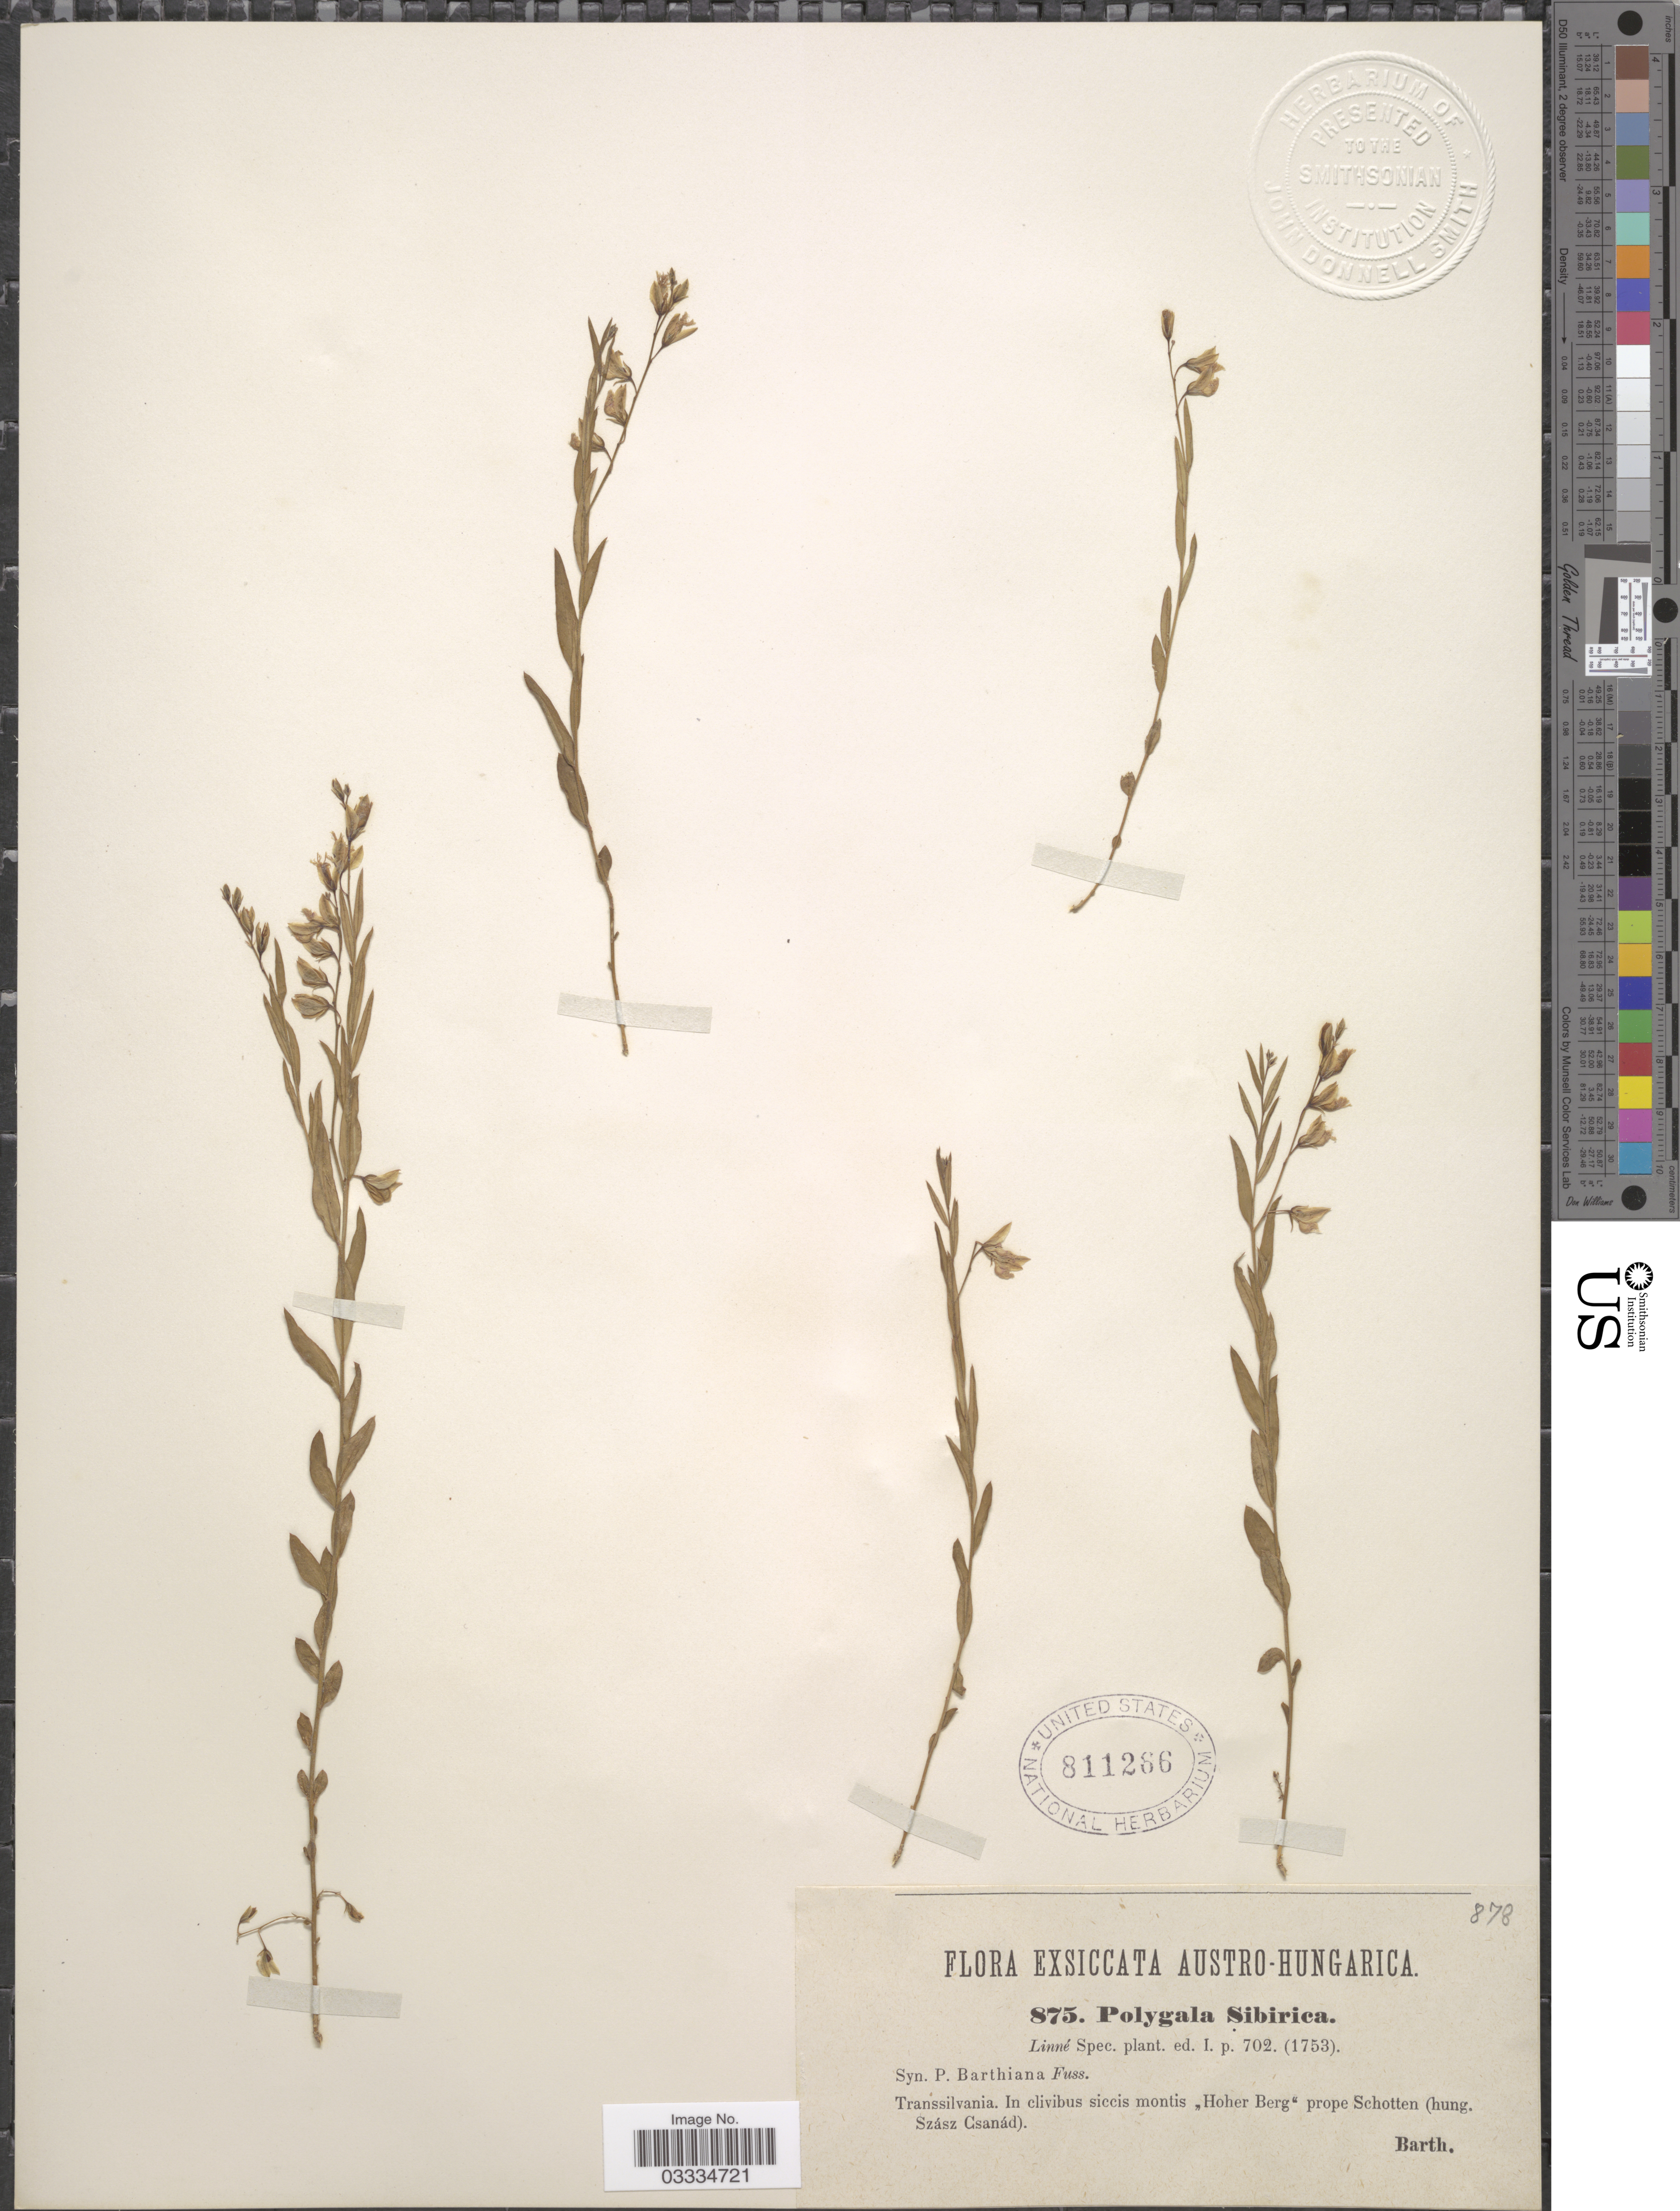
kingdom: Plantae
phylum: Tracheophyta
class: Magnoliopsida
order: Fabales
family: Polygalaceae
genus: Polygala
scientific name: Polygala sibirica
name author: L.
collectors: Barth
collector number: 875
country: Romania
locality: Austro-Hungarica. Transsilvania. In clivibus siccis montis "Hoher Berg" prope Schotten (hung. Szász Czanád).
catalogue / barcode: US 811266